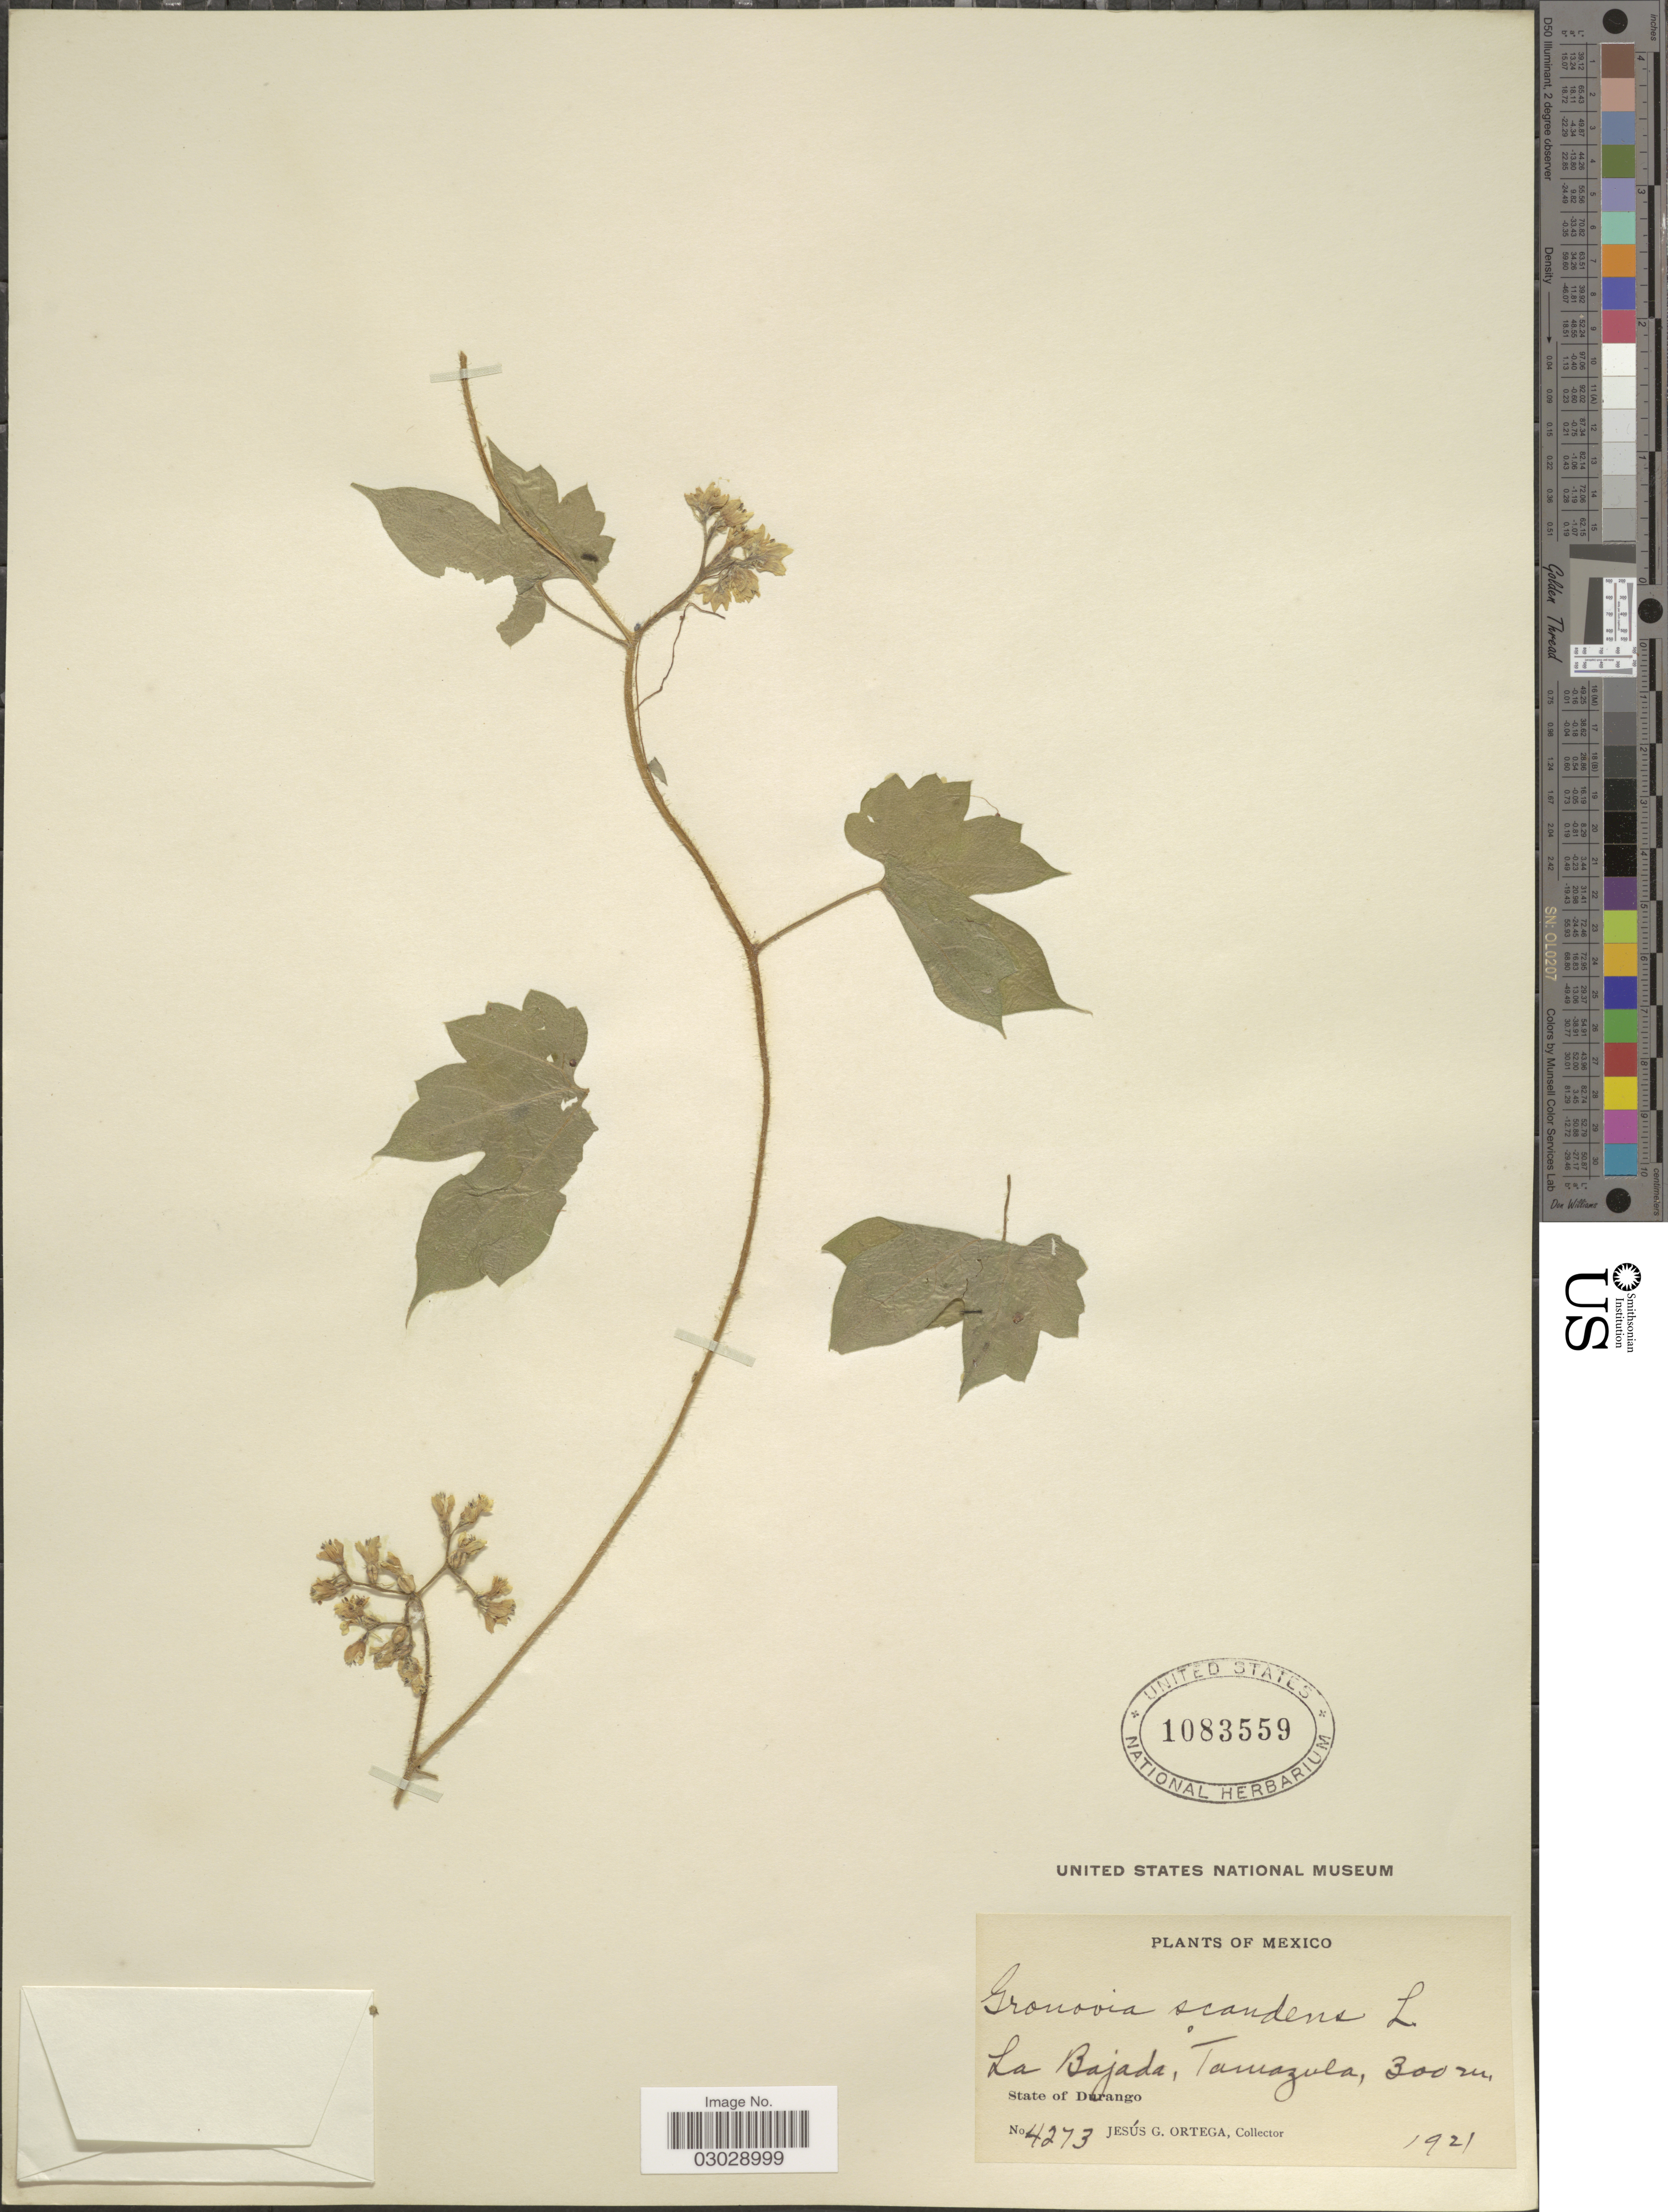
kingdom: Plantae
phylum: Tracheophyta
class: Magnoliopsida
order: Cornales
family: Loasaceae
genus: Gronovia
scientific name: Gronovia scandens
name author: L.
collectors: J. Ortega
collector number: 4273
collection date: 1921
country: Mexico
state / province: Durango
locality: La Bajada, Tamazula.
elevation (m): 300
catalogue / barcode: US 1083559